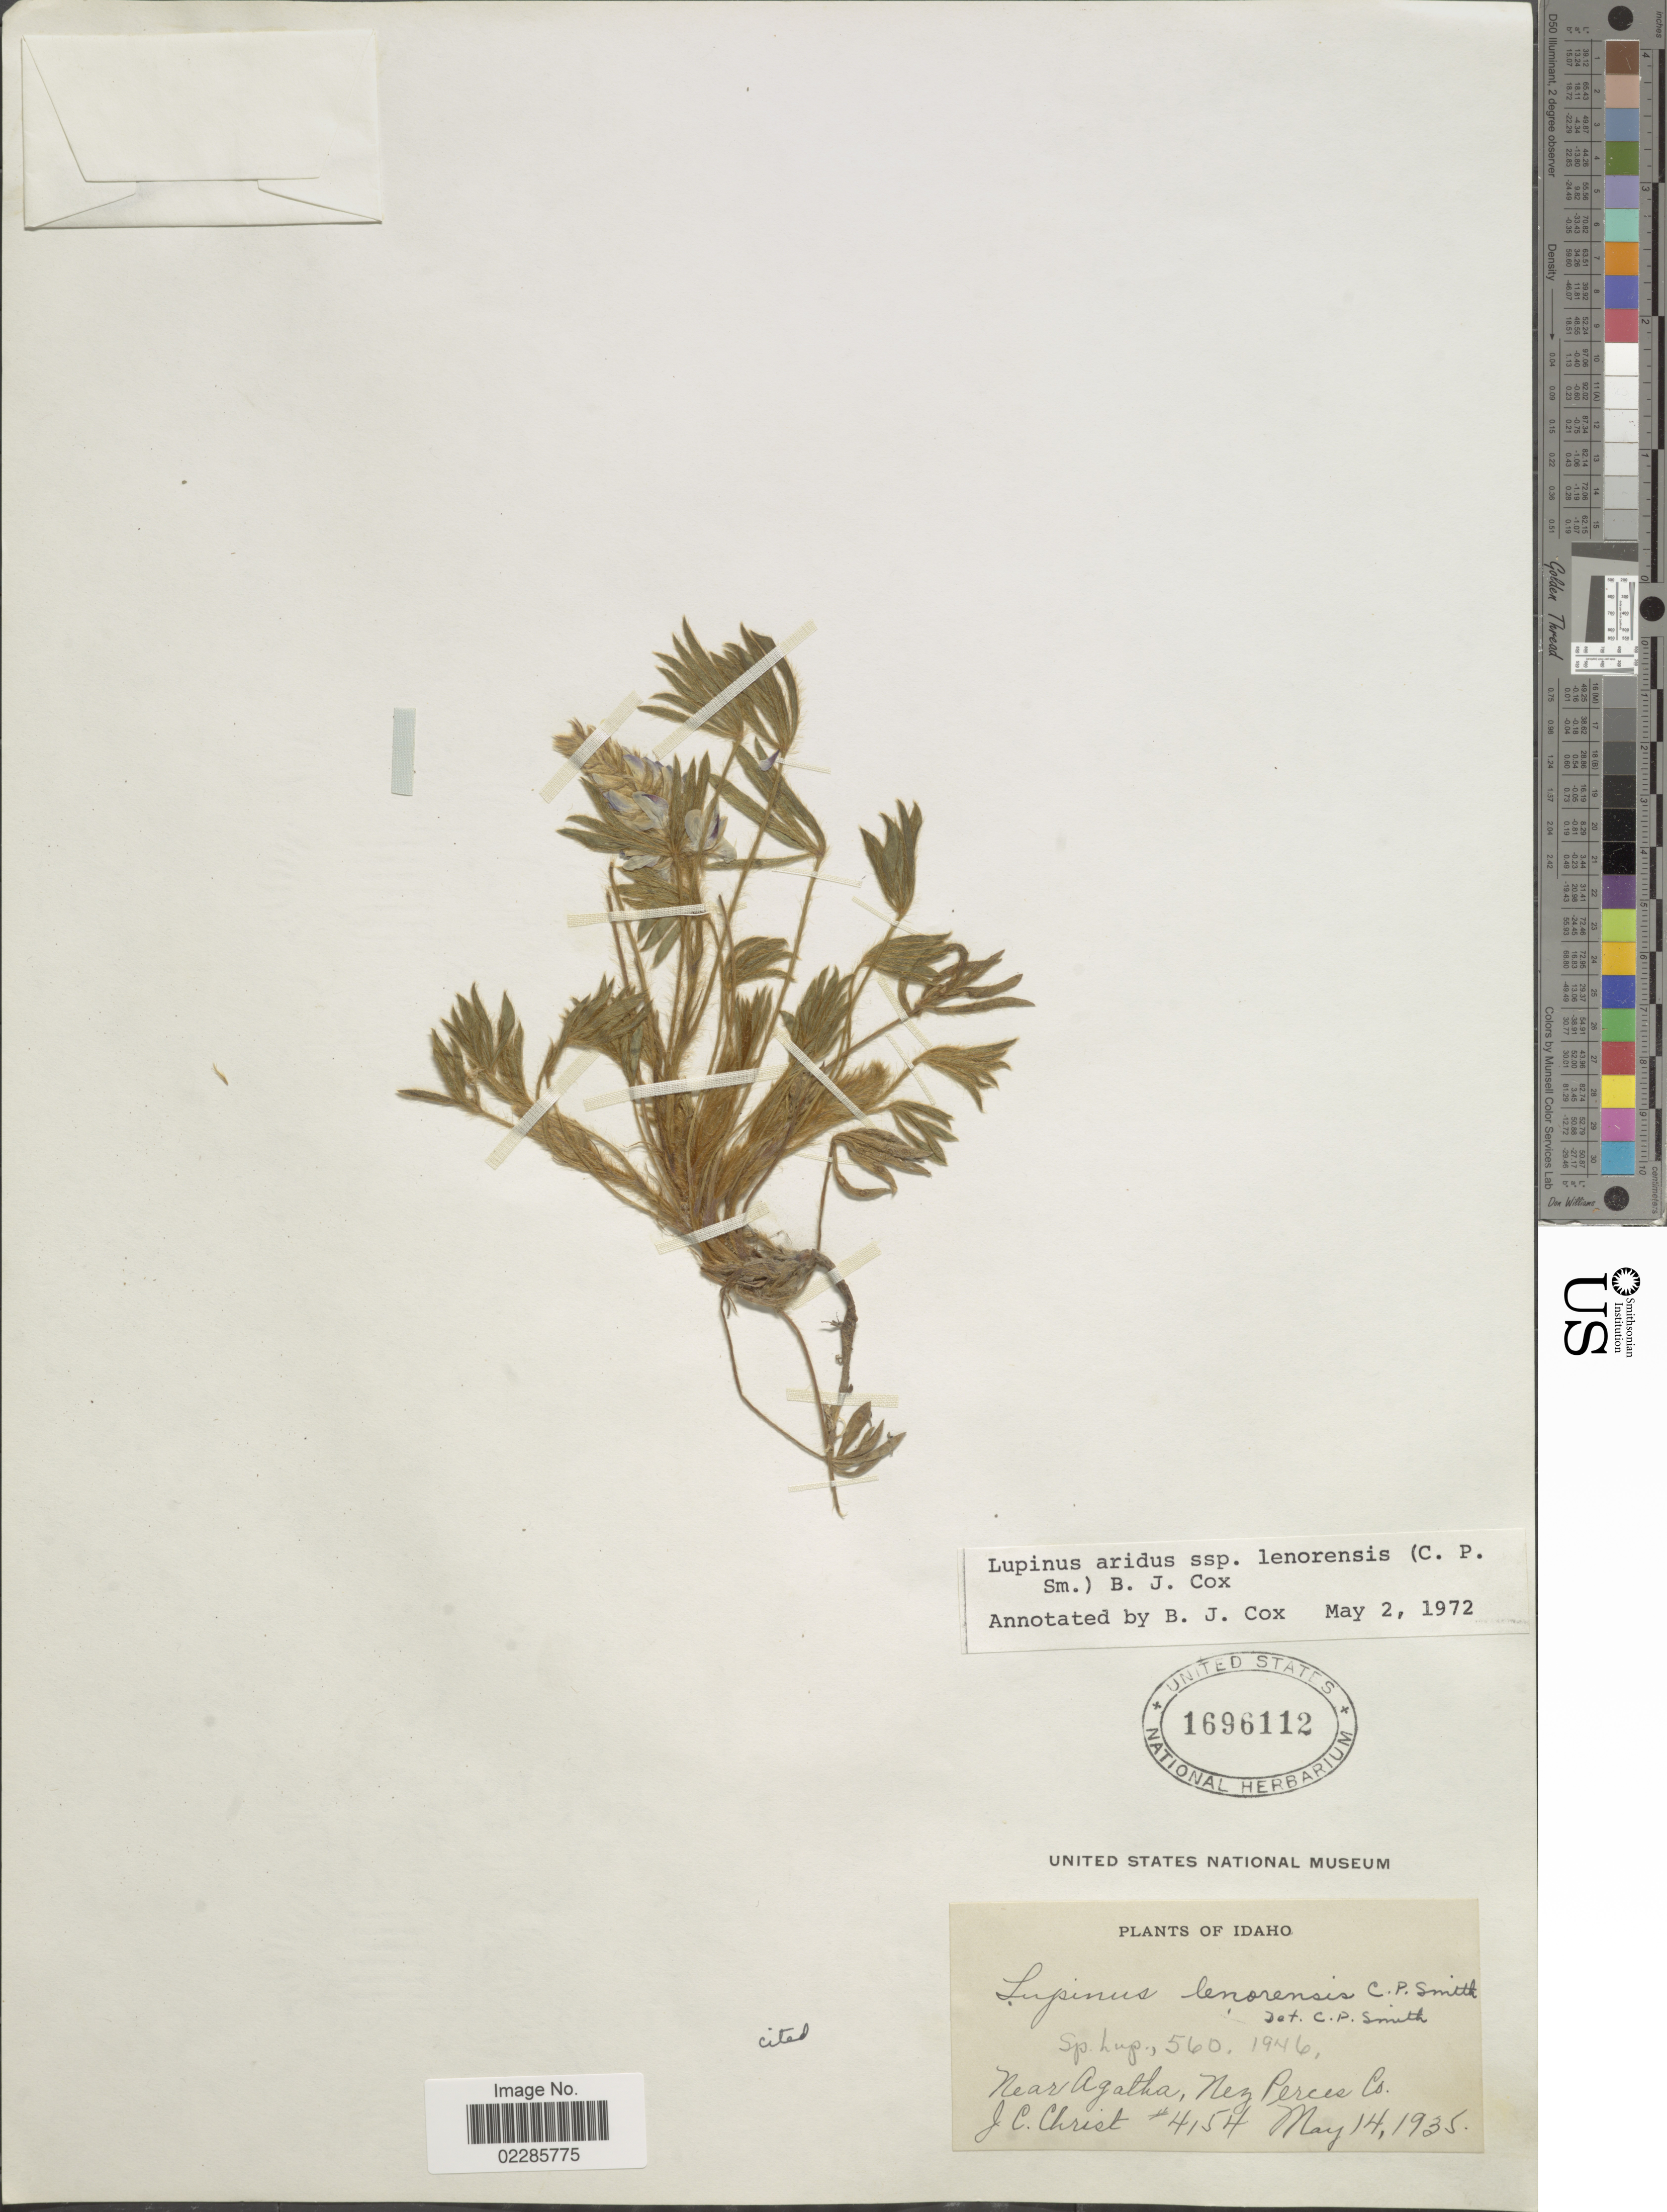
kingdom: Plantae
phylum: Tracheophyta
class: Magnoliopsida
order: Fabales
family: Fabaceae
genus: Lupinus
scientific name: Lupinus aridus subsp. lenorensis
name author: (C.P. Sm.) B.J. Cox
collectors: J. Christ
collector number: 4154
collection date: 1935-05-14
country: United States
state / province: Idaho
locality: Near Agatha, Nez Perces Co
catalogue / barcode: US 1696112